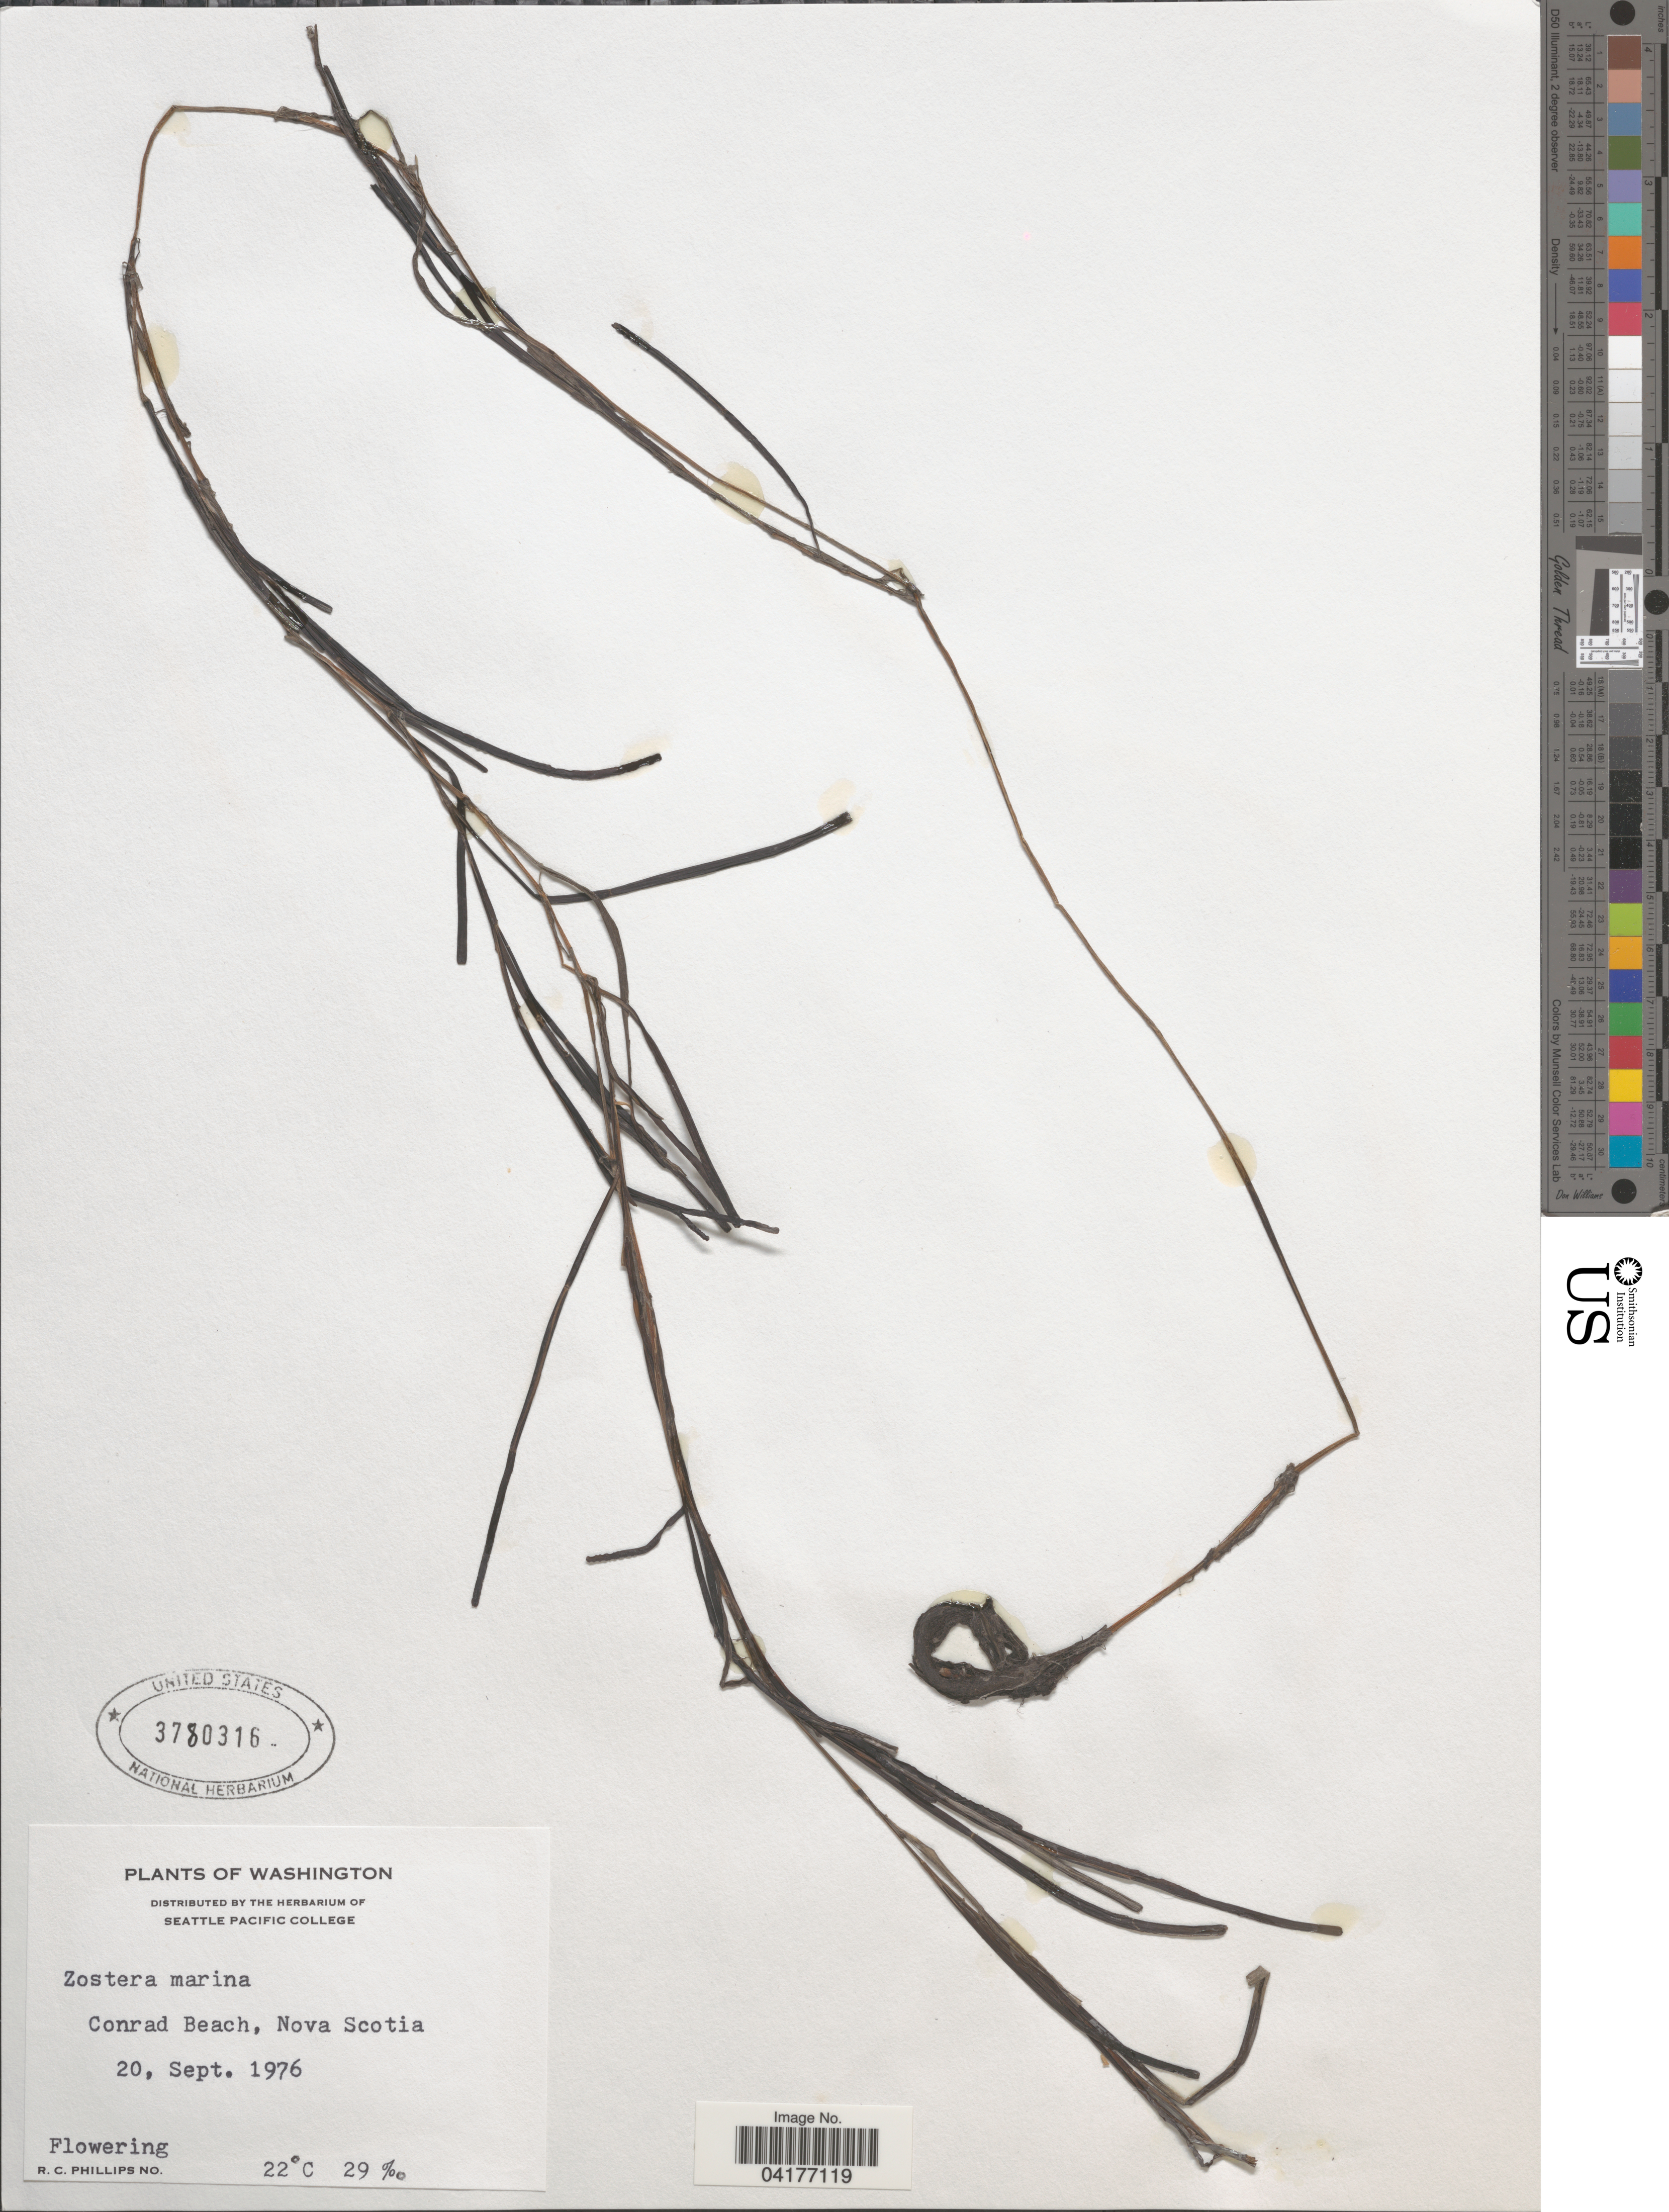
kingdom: Plantae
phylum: Tracheophyta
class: Liliopsida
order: Alismatales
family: Zosteraceae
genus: Zostera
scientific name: Zostera marina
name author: L.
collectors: R. C. Phillips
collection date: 1976-09-20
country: Canada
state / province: Nova Scotia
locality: Conrad Beach.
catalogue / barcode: US 3780316